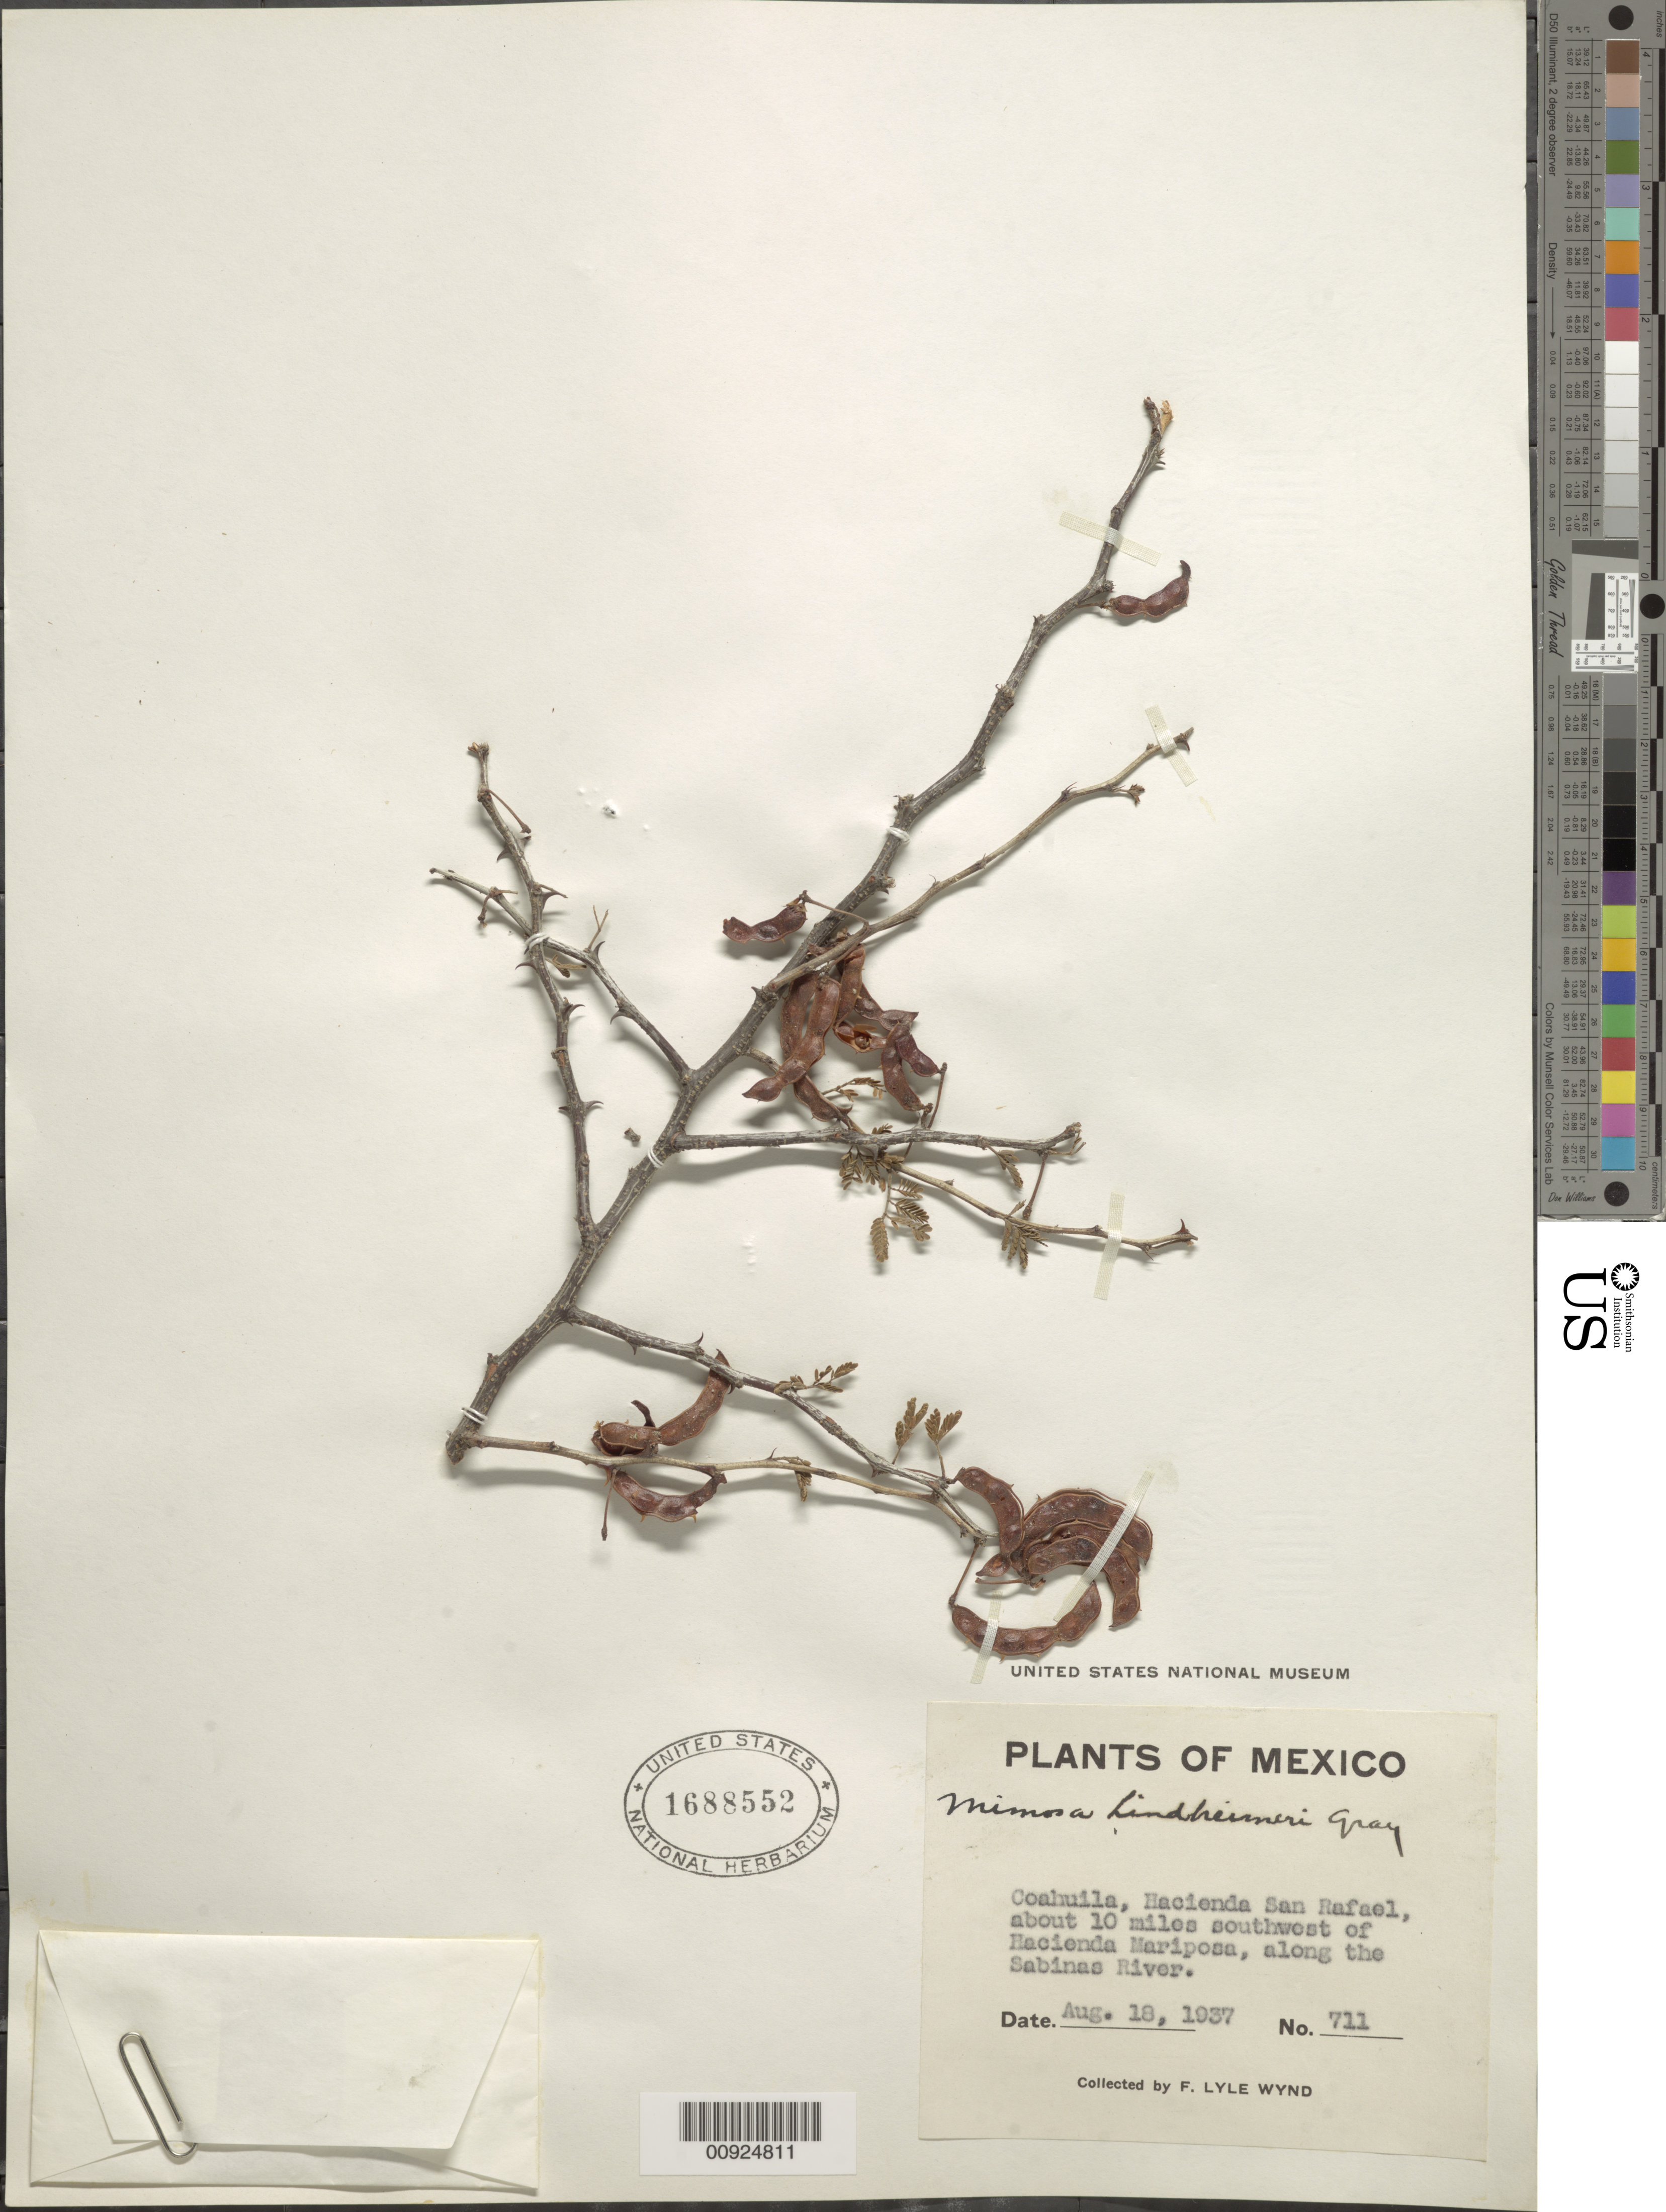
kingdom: Plantae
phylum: Tracheophyta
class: Magnoliopsida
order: Fabales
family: Fabaceae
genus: Mimosa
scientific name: Mimosa lindheimeri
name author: A. Gray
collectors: F. L. Wynd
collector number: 711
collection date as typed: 18 Aug 1937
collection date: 1937-08-18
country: Mexico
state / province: Coahuila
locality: Coahuila, Hacienda San Rafael, about 10 miles southwest of Hacienda Mariposa, along the Sabinas River.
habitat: Along the Sabinas River.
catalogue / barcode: US 1688552